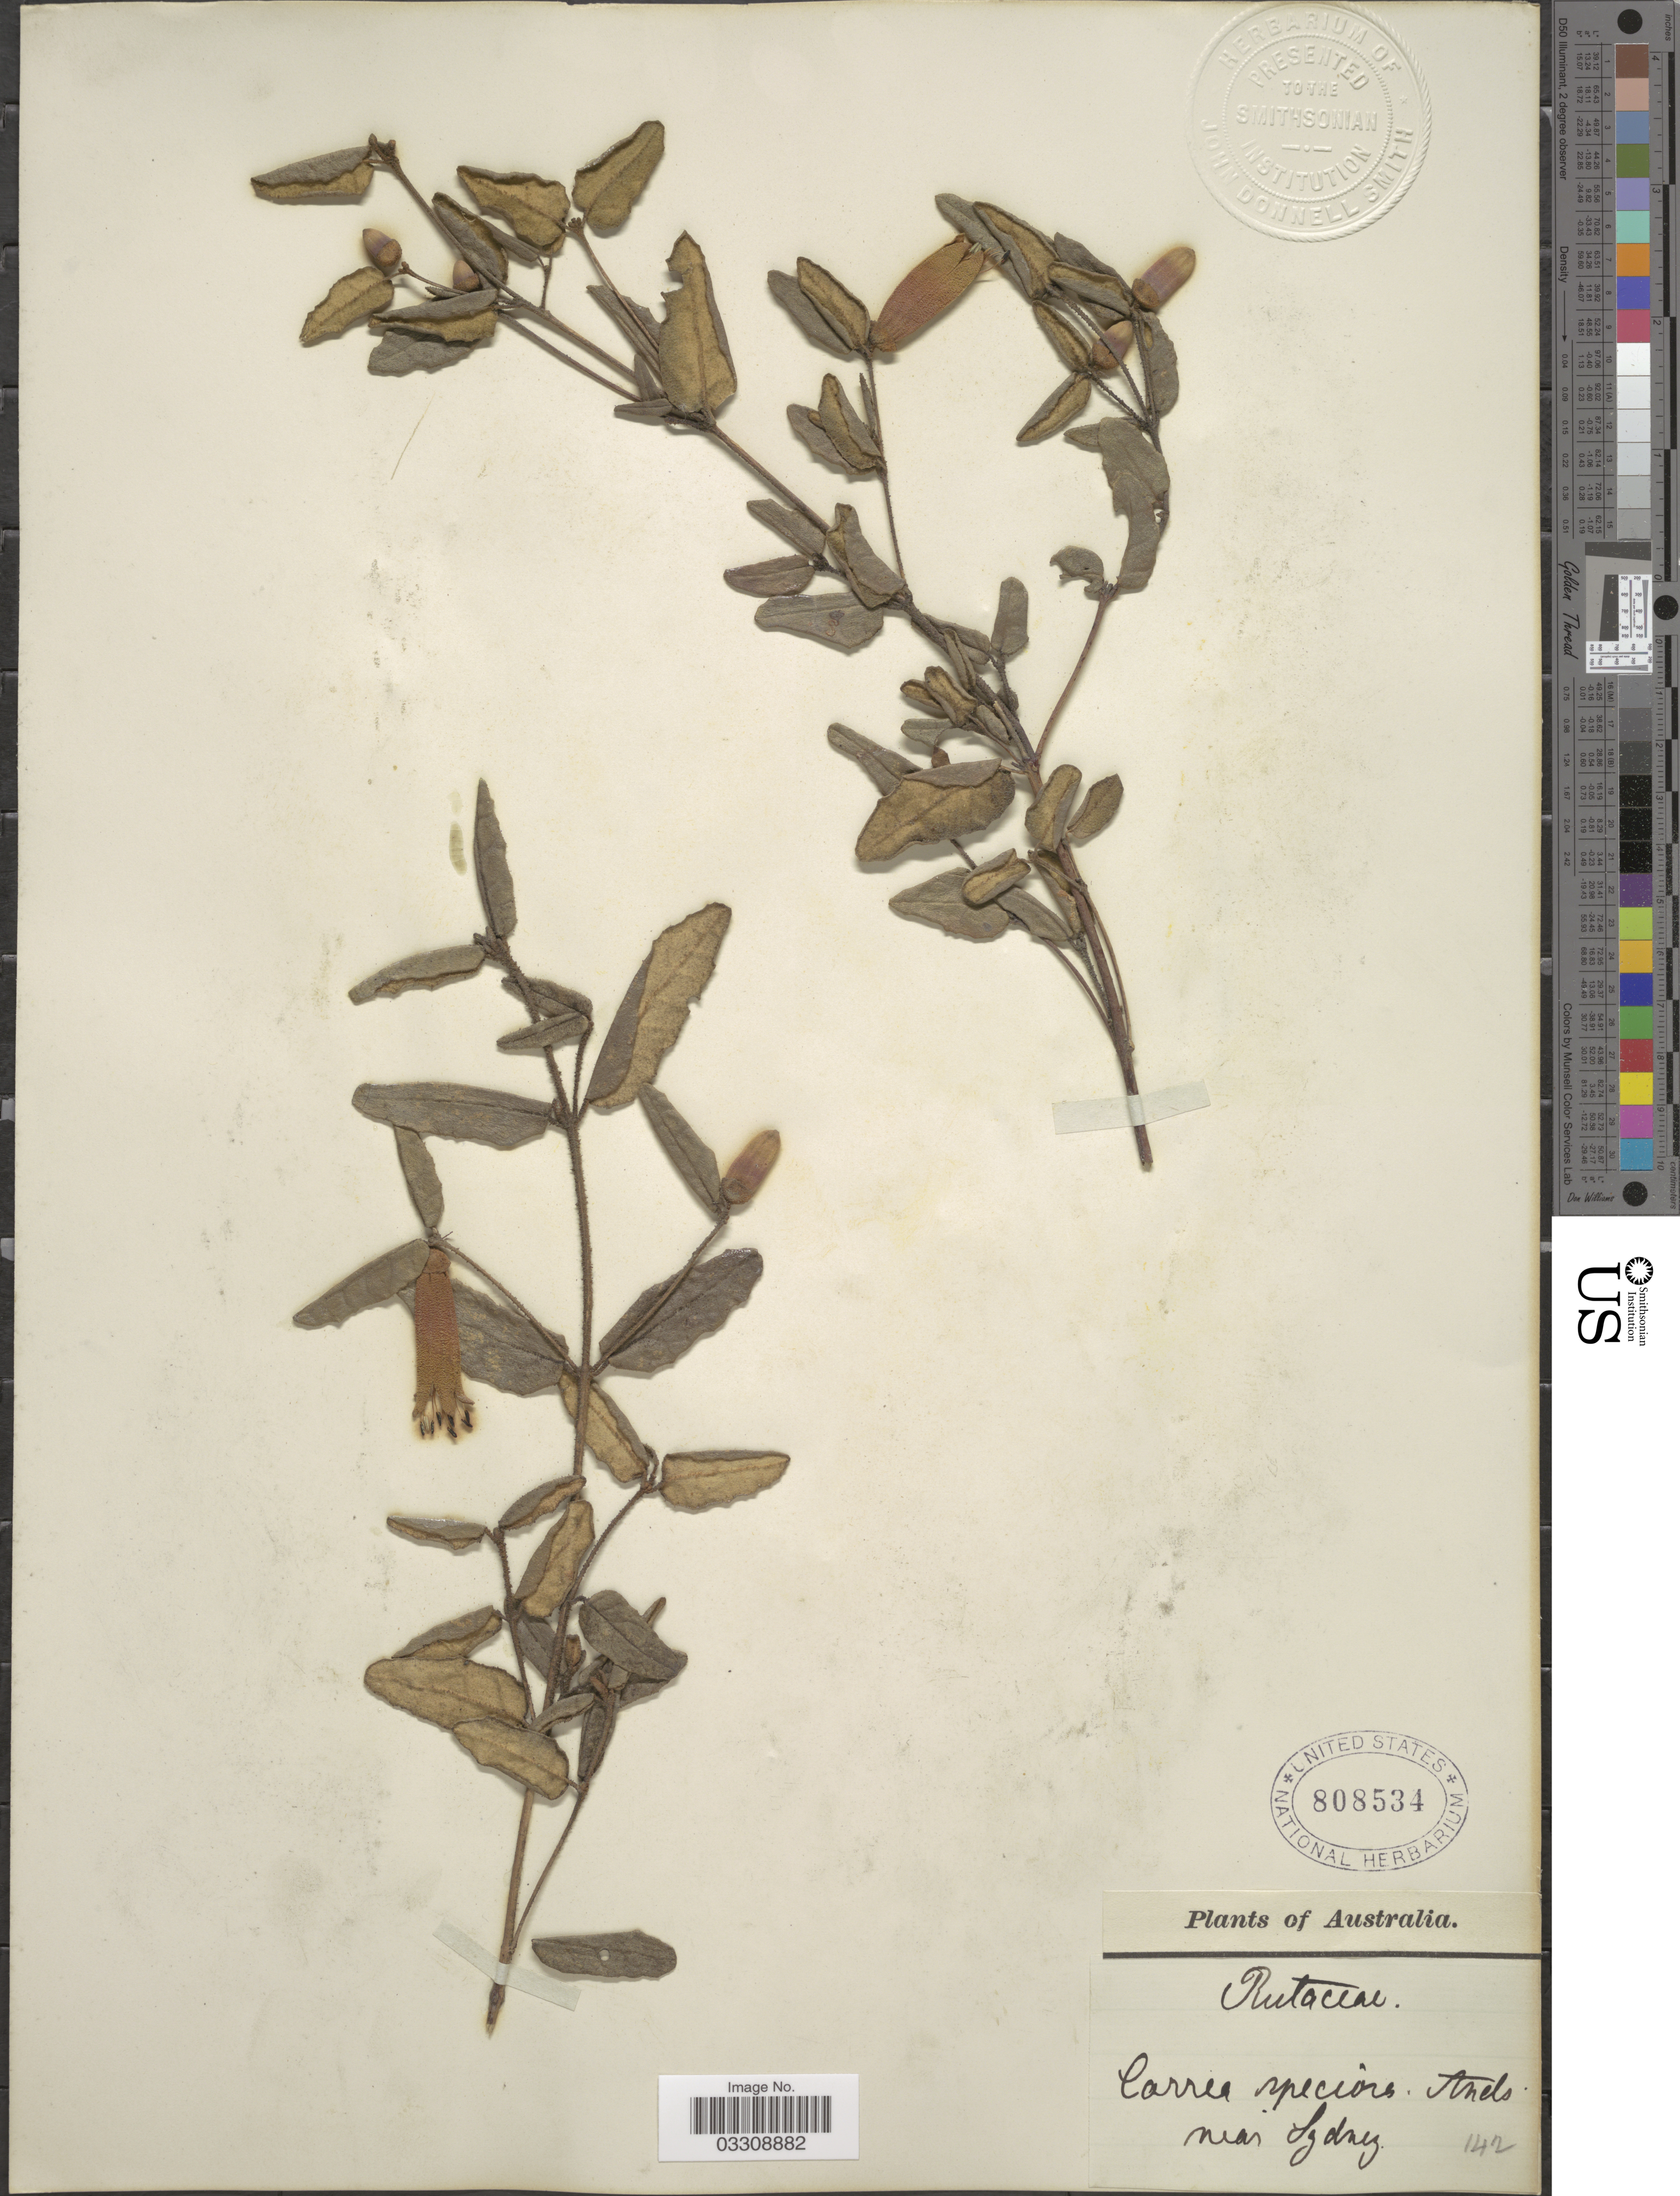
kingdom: Plantae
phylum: Tracheophyta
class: Magnoliopsida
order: Sapindales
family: Rutaceae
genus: Correa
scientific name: Correa speciosa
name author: Donn ex Andrews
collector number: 142?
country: Australia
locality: Near Sydney.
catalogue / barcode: US 808534